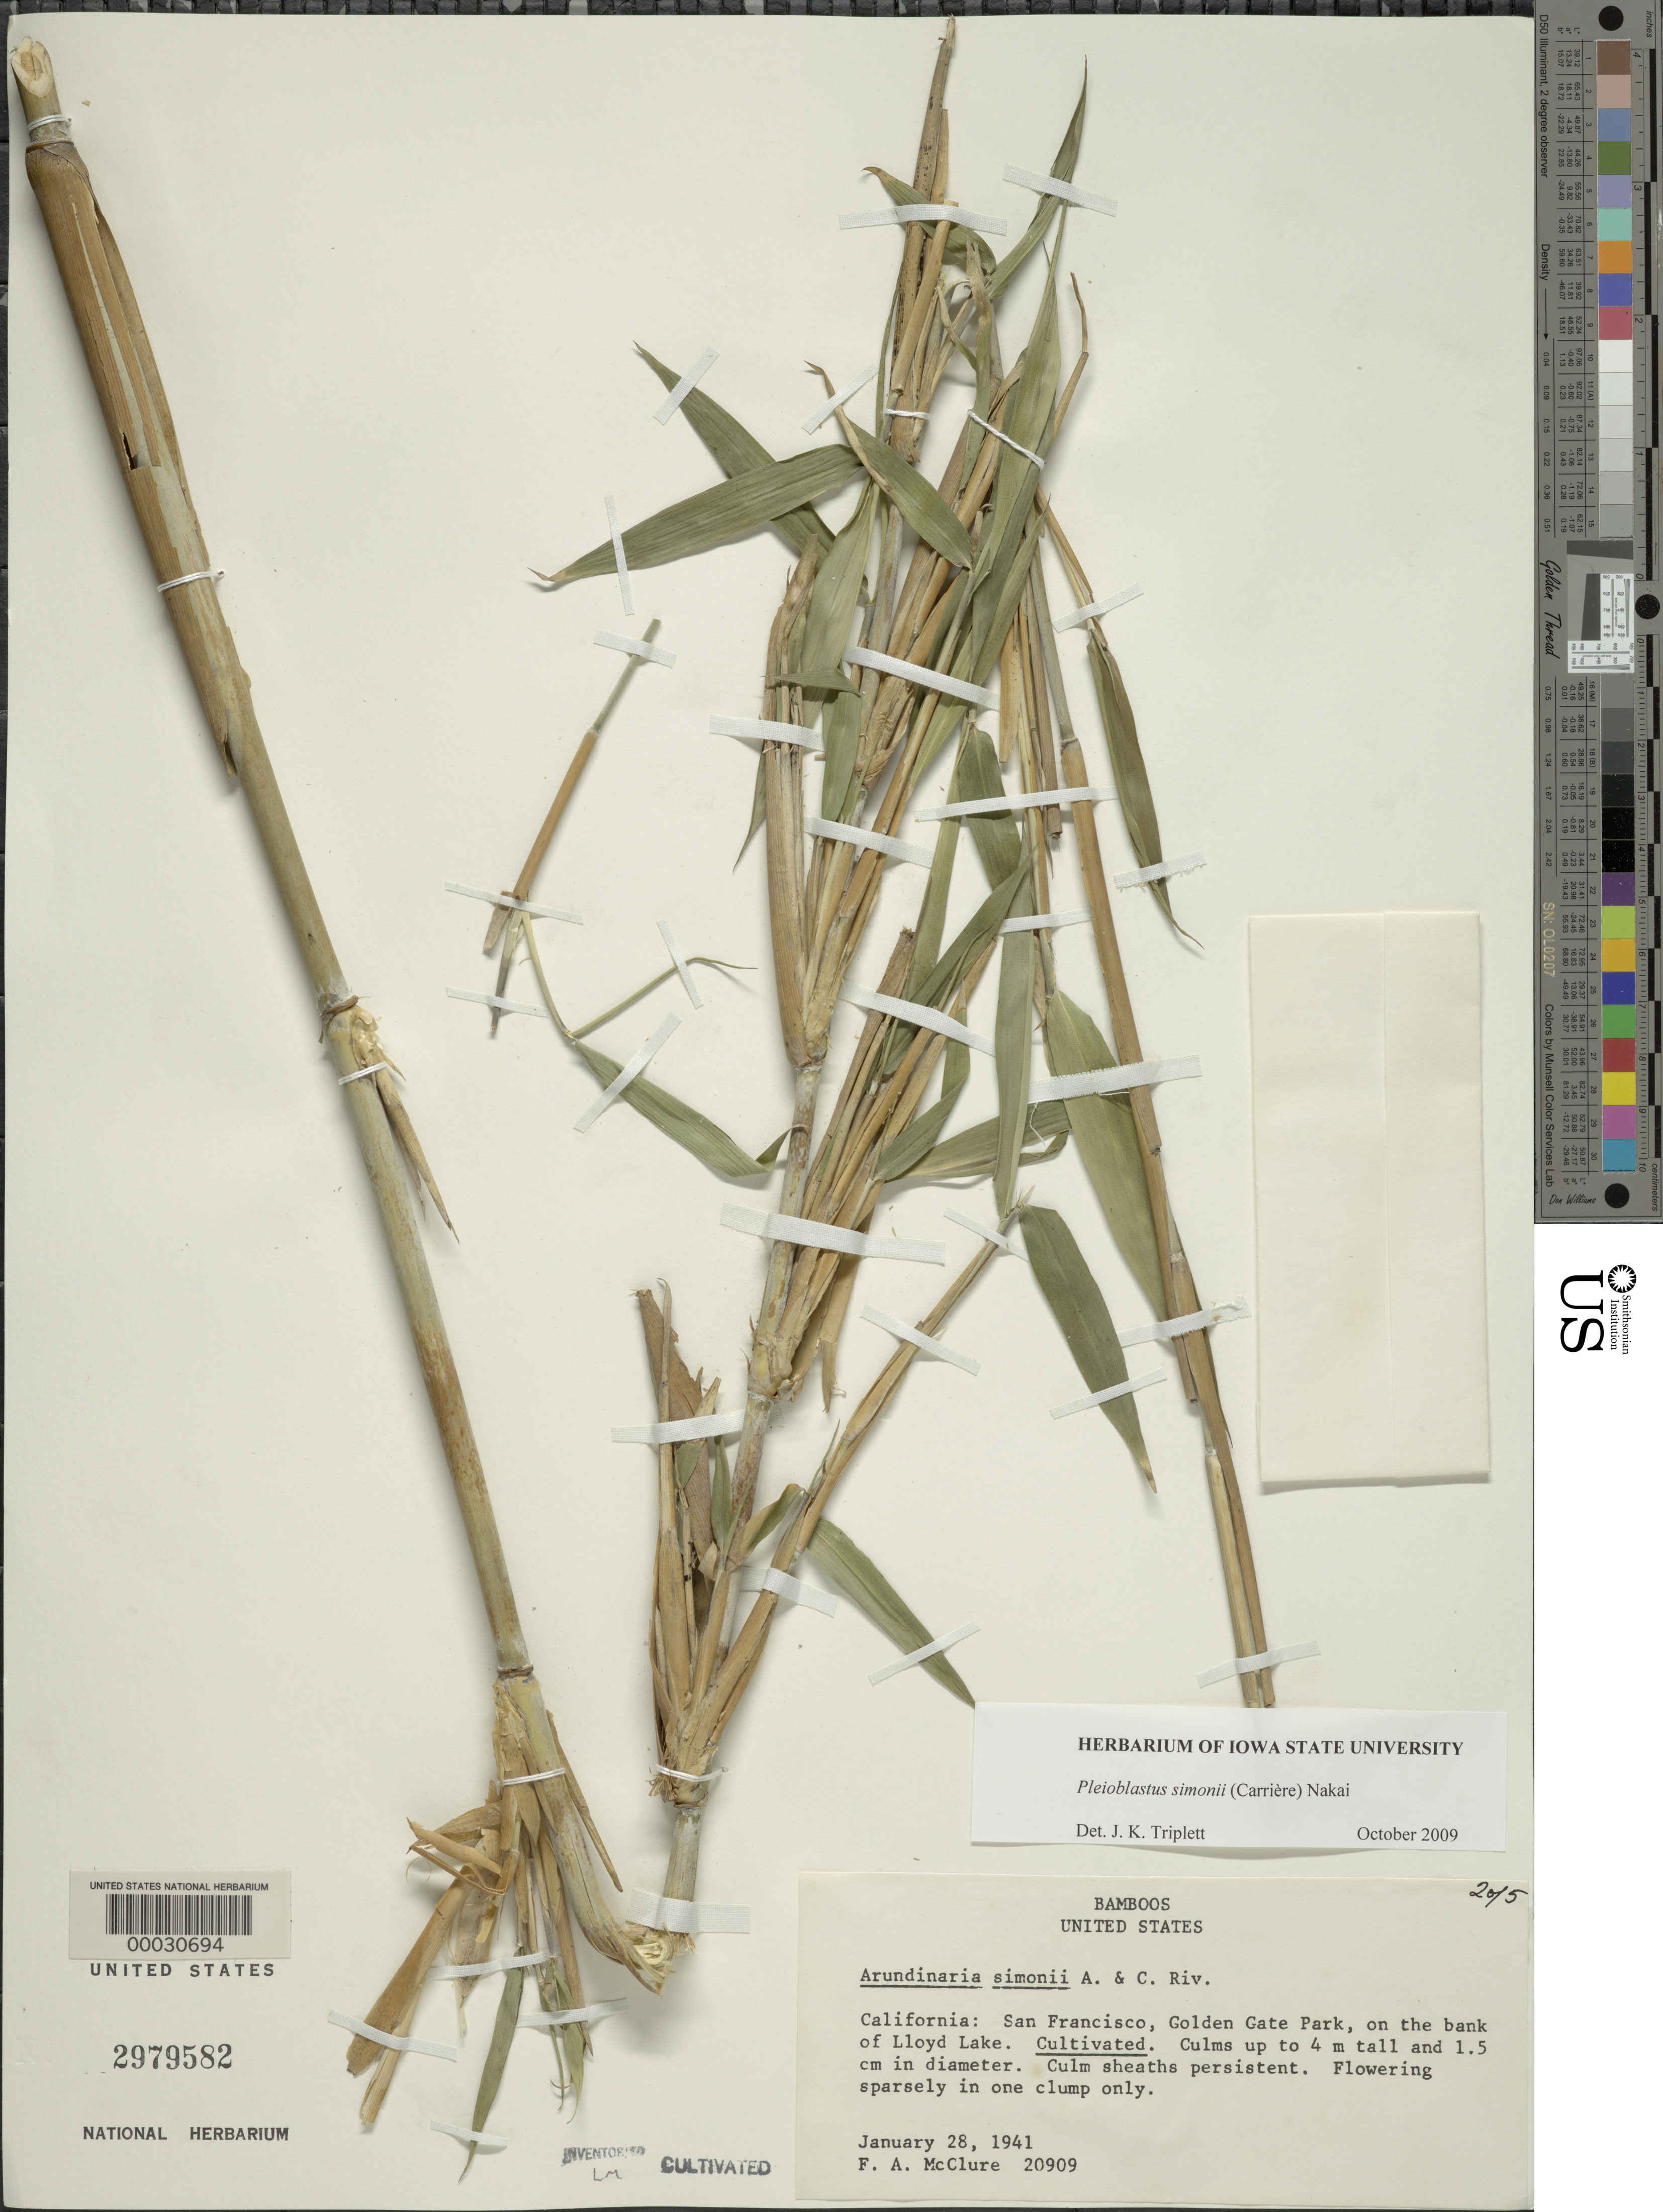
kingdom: Plantae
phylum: Tracheophyta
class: Liliopsida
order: Poales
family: Poaceae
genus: Pleioblastus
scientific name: Pleioblastus simonii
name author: (Carrière) Nakai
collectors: F. A. McClure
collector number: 20909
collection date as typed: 28 Jan 1941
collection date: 1941-01-28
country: United States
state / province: California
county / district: San Francisco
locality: San francisco, golden gate park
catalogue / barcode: US 2979582